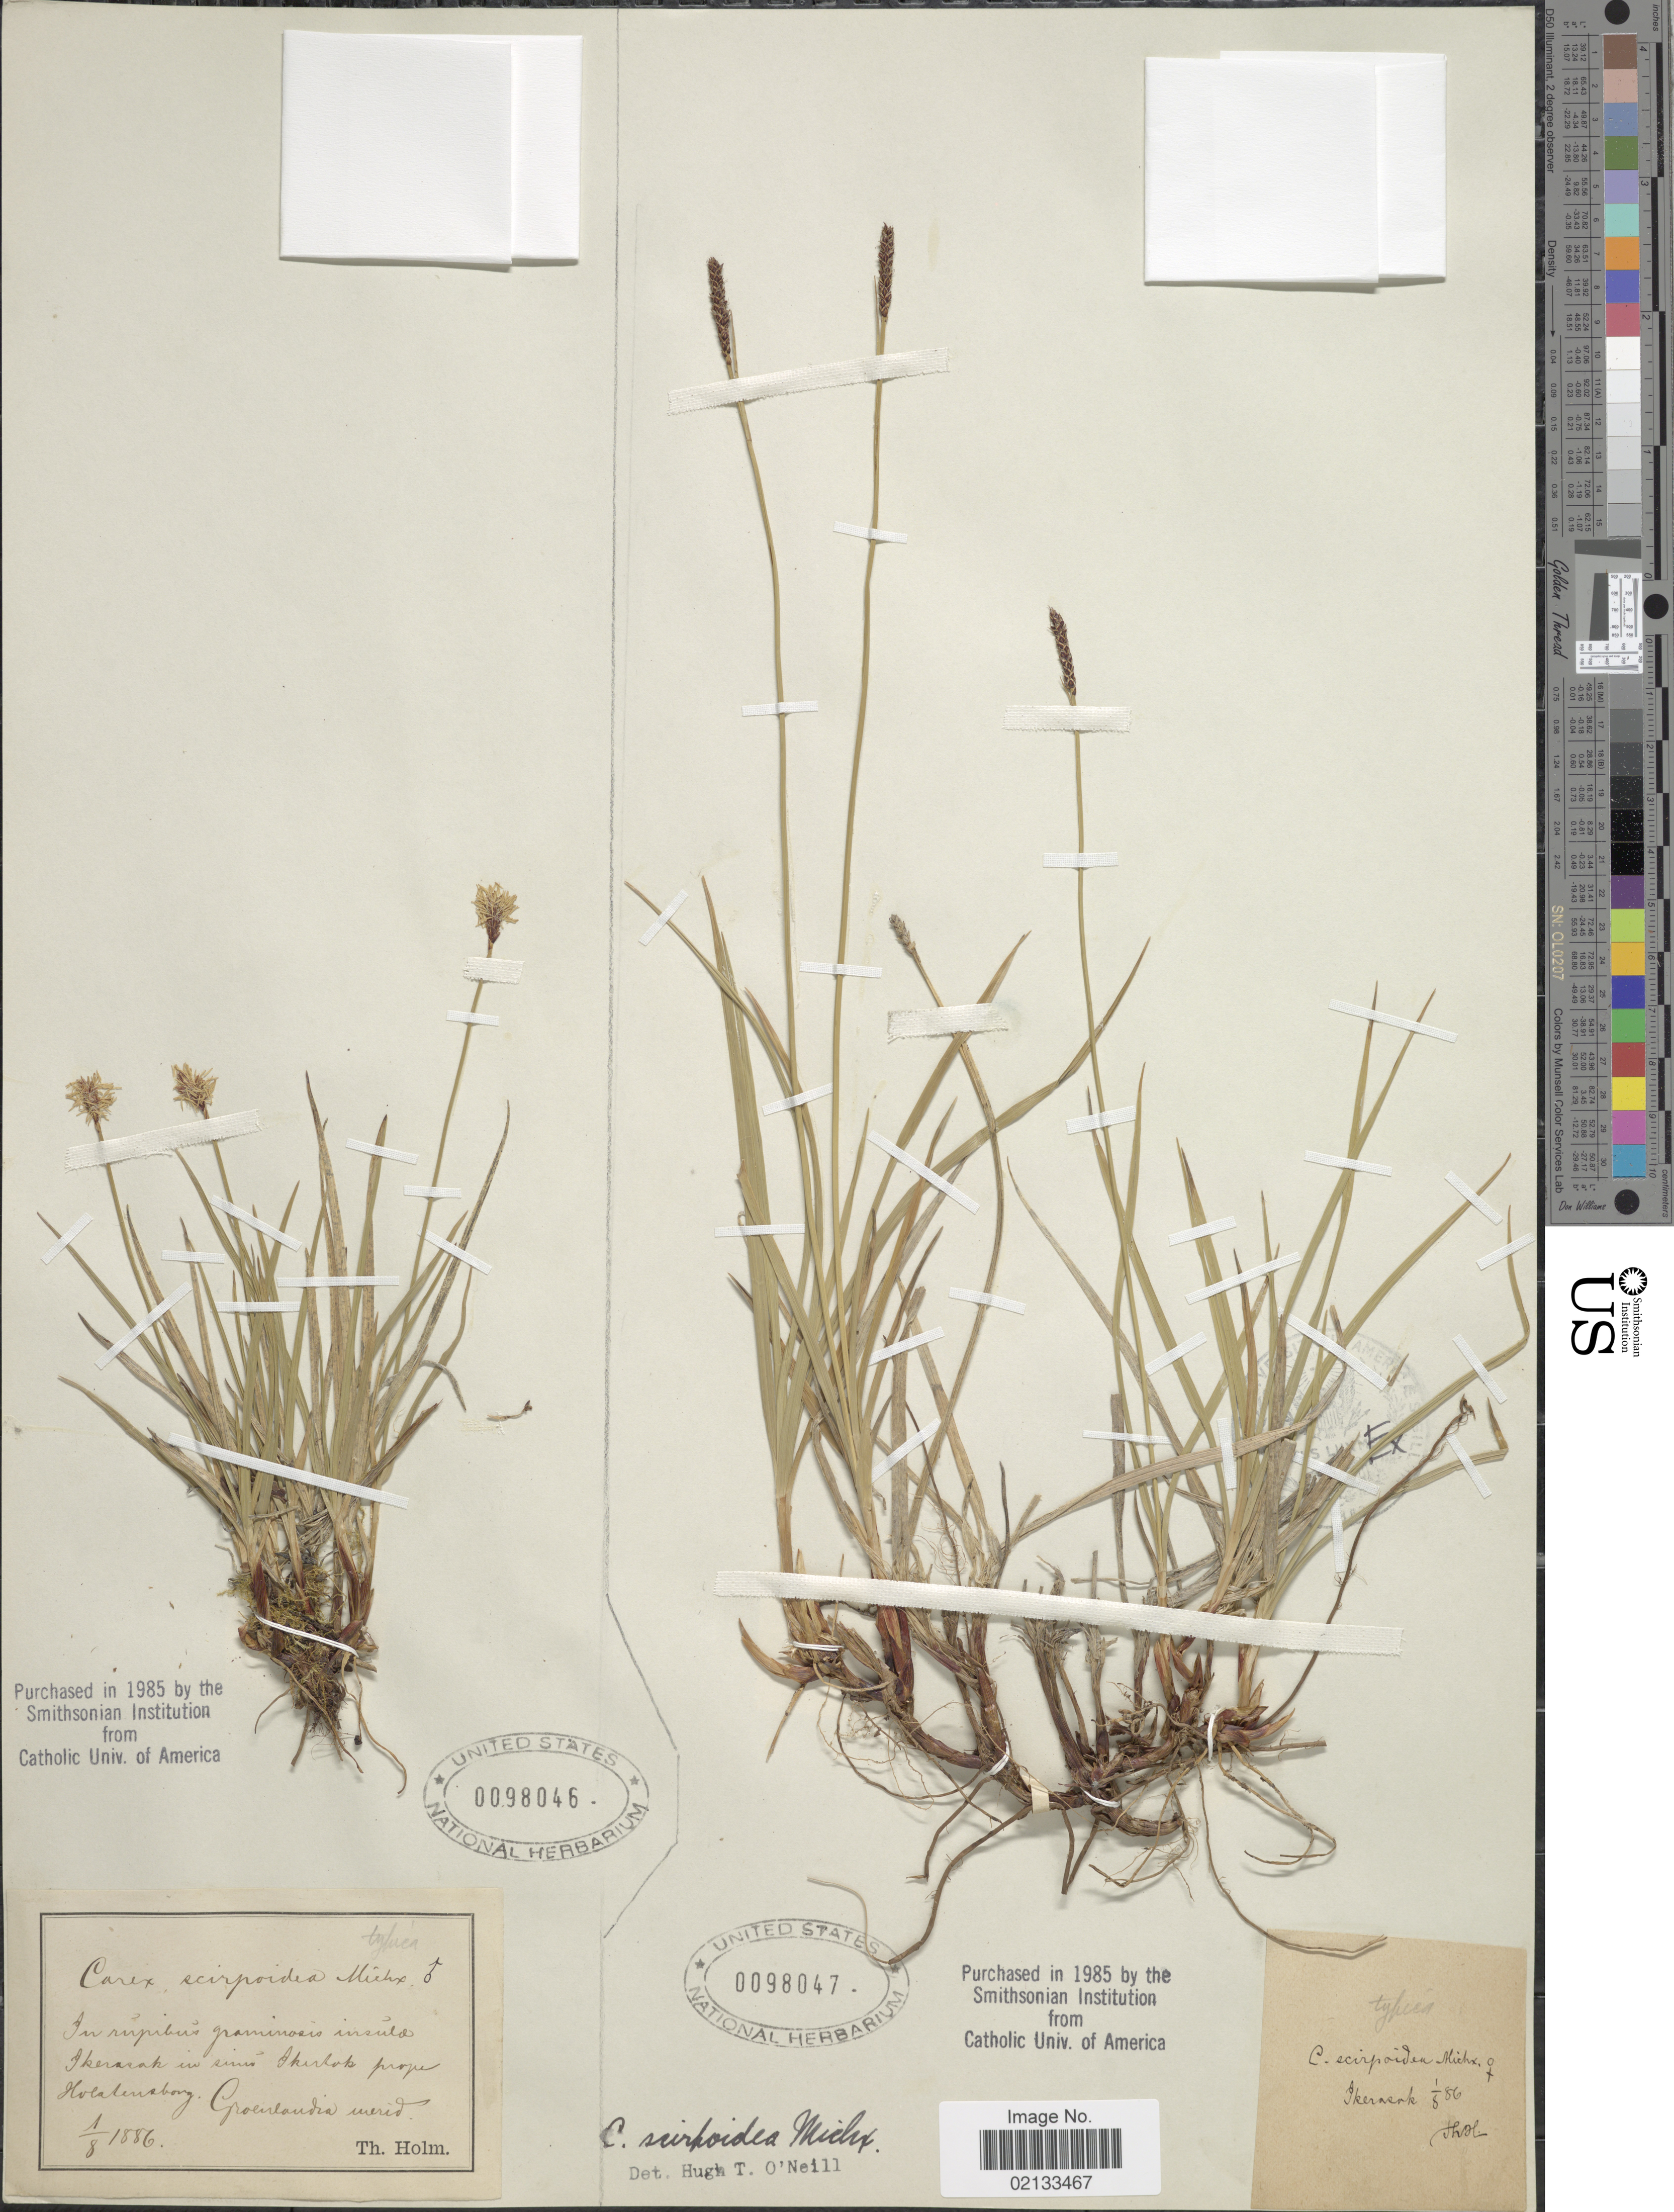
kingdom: Plantae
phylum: Tracheophyta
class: Liliopsida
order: Poales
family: Cyperaceae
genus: Carex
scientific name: Carex scirpoidea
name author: Michx.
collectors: T. Holm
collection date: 1886-08-01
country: Greenland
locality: Ikerasak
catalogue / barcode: US 98047-2